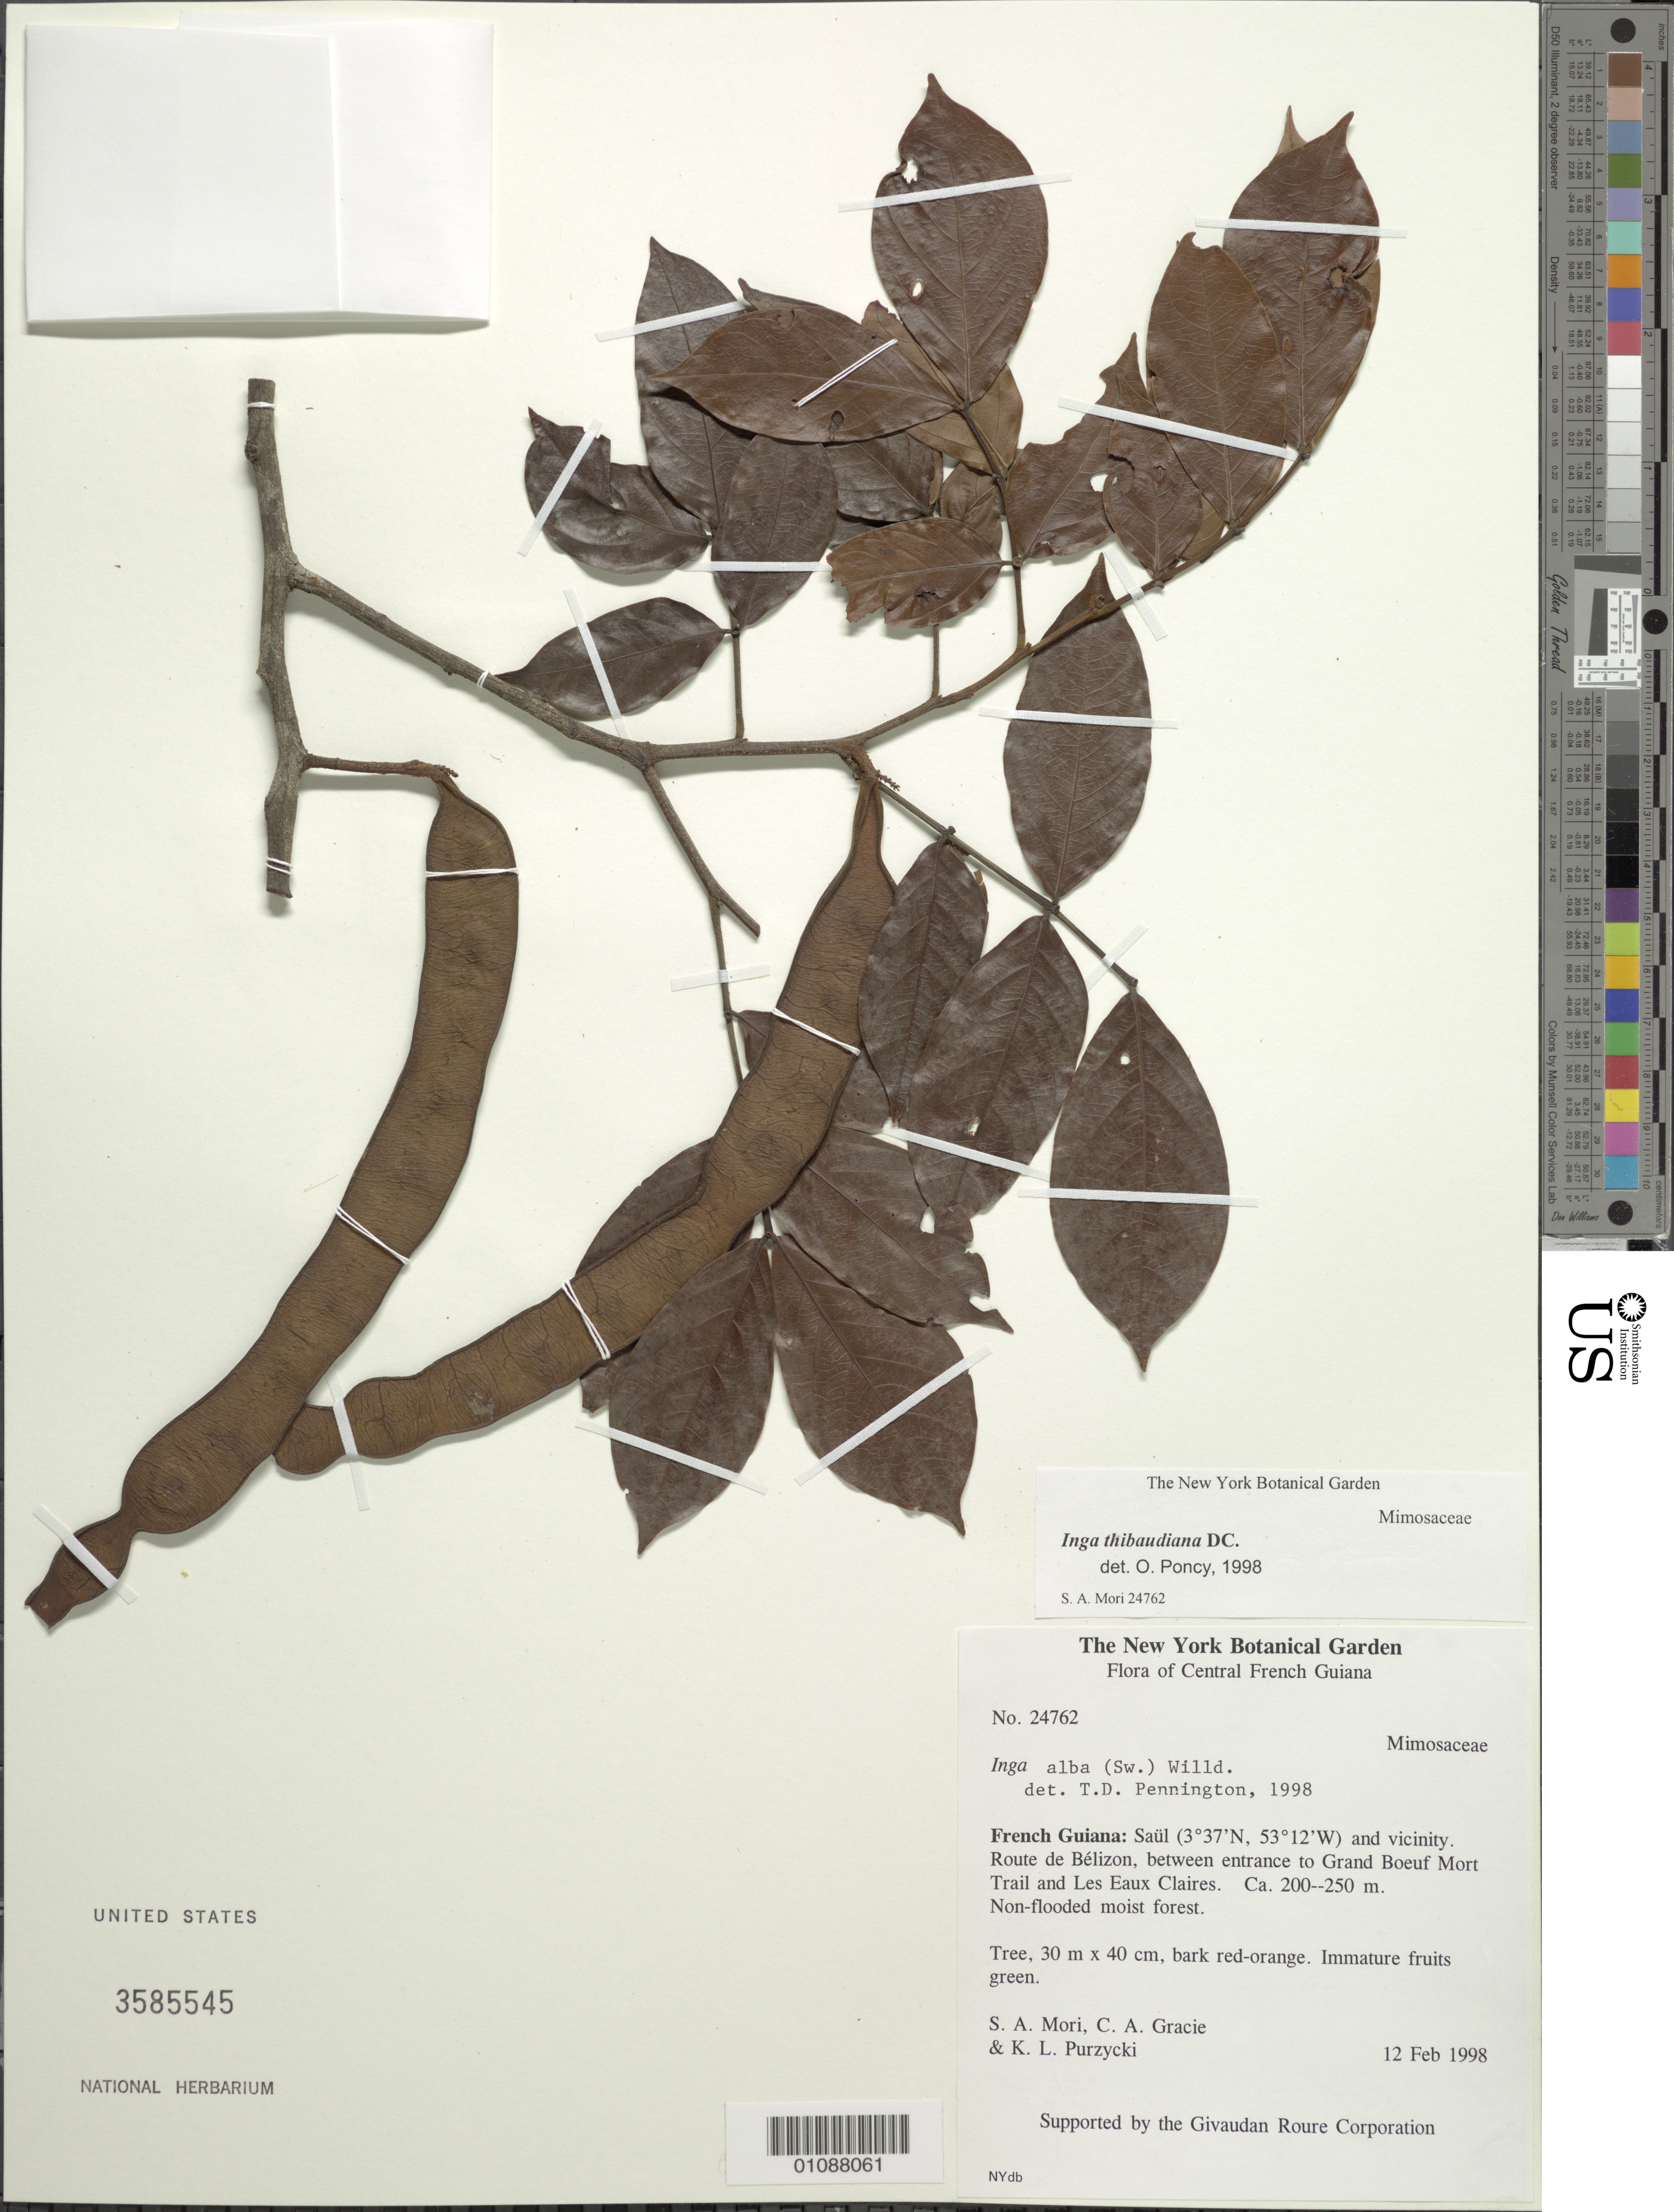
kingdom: Plantae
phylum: Tracheophyta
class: Magnoliopsida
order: Fabales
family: Fabaceae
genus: Inga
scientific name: Inga thibaudiana subsp. thibaudiana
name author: DC.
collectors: S. Mori, C. A. Gracie & K. Purzycki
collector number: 24762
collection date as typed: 12-Feb-98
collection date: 1998-02-12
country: French Guiana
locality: Saül and vic., Route de Belizon, between Eaux Claires and entrance to Grand Boeuf Mort Trail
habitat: Non-flooded moist forest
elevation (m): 200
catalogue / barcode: US 3585545